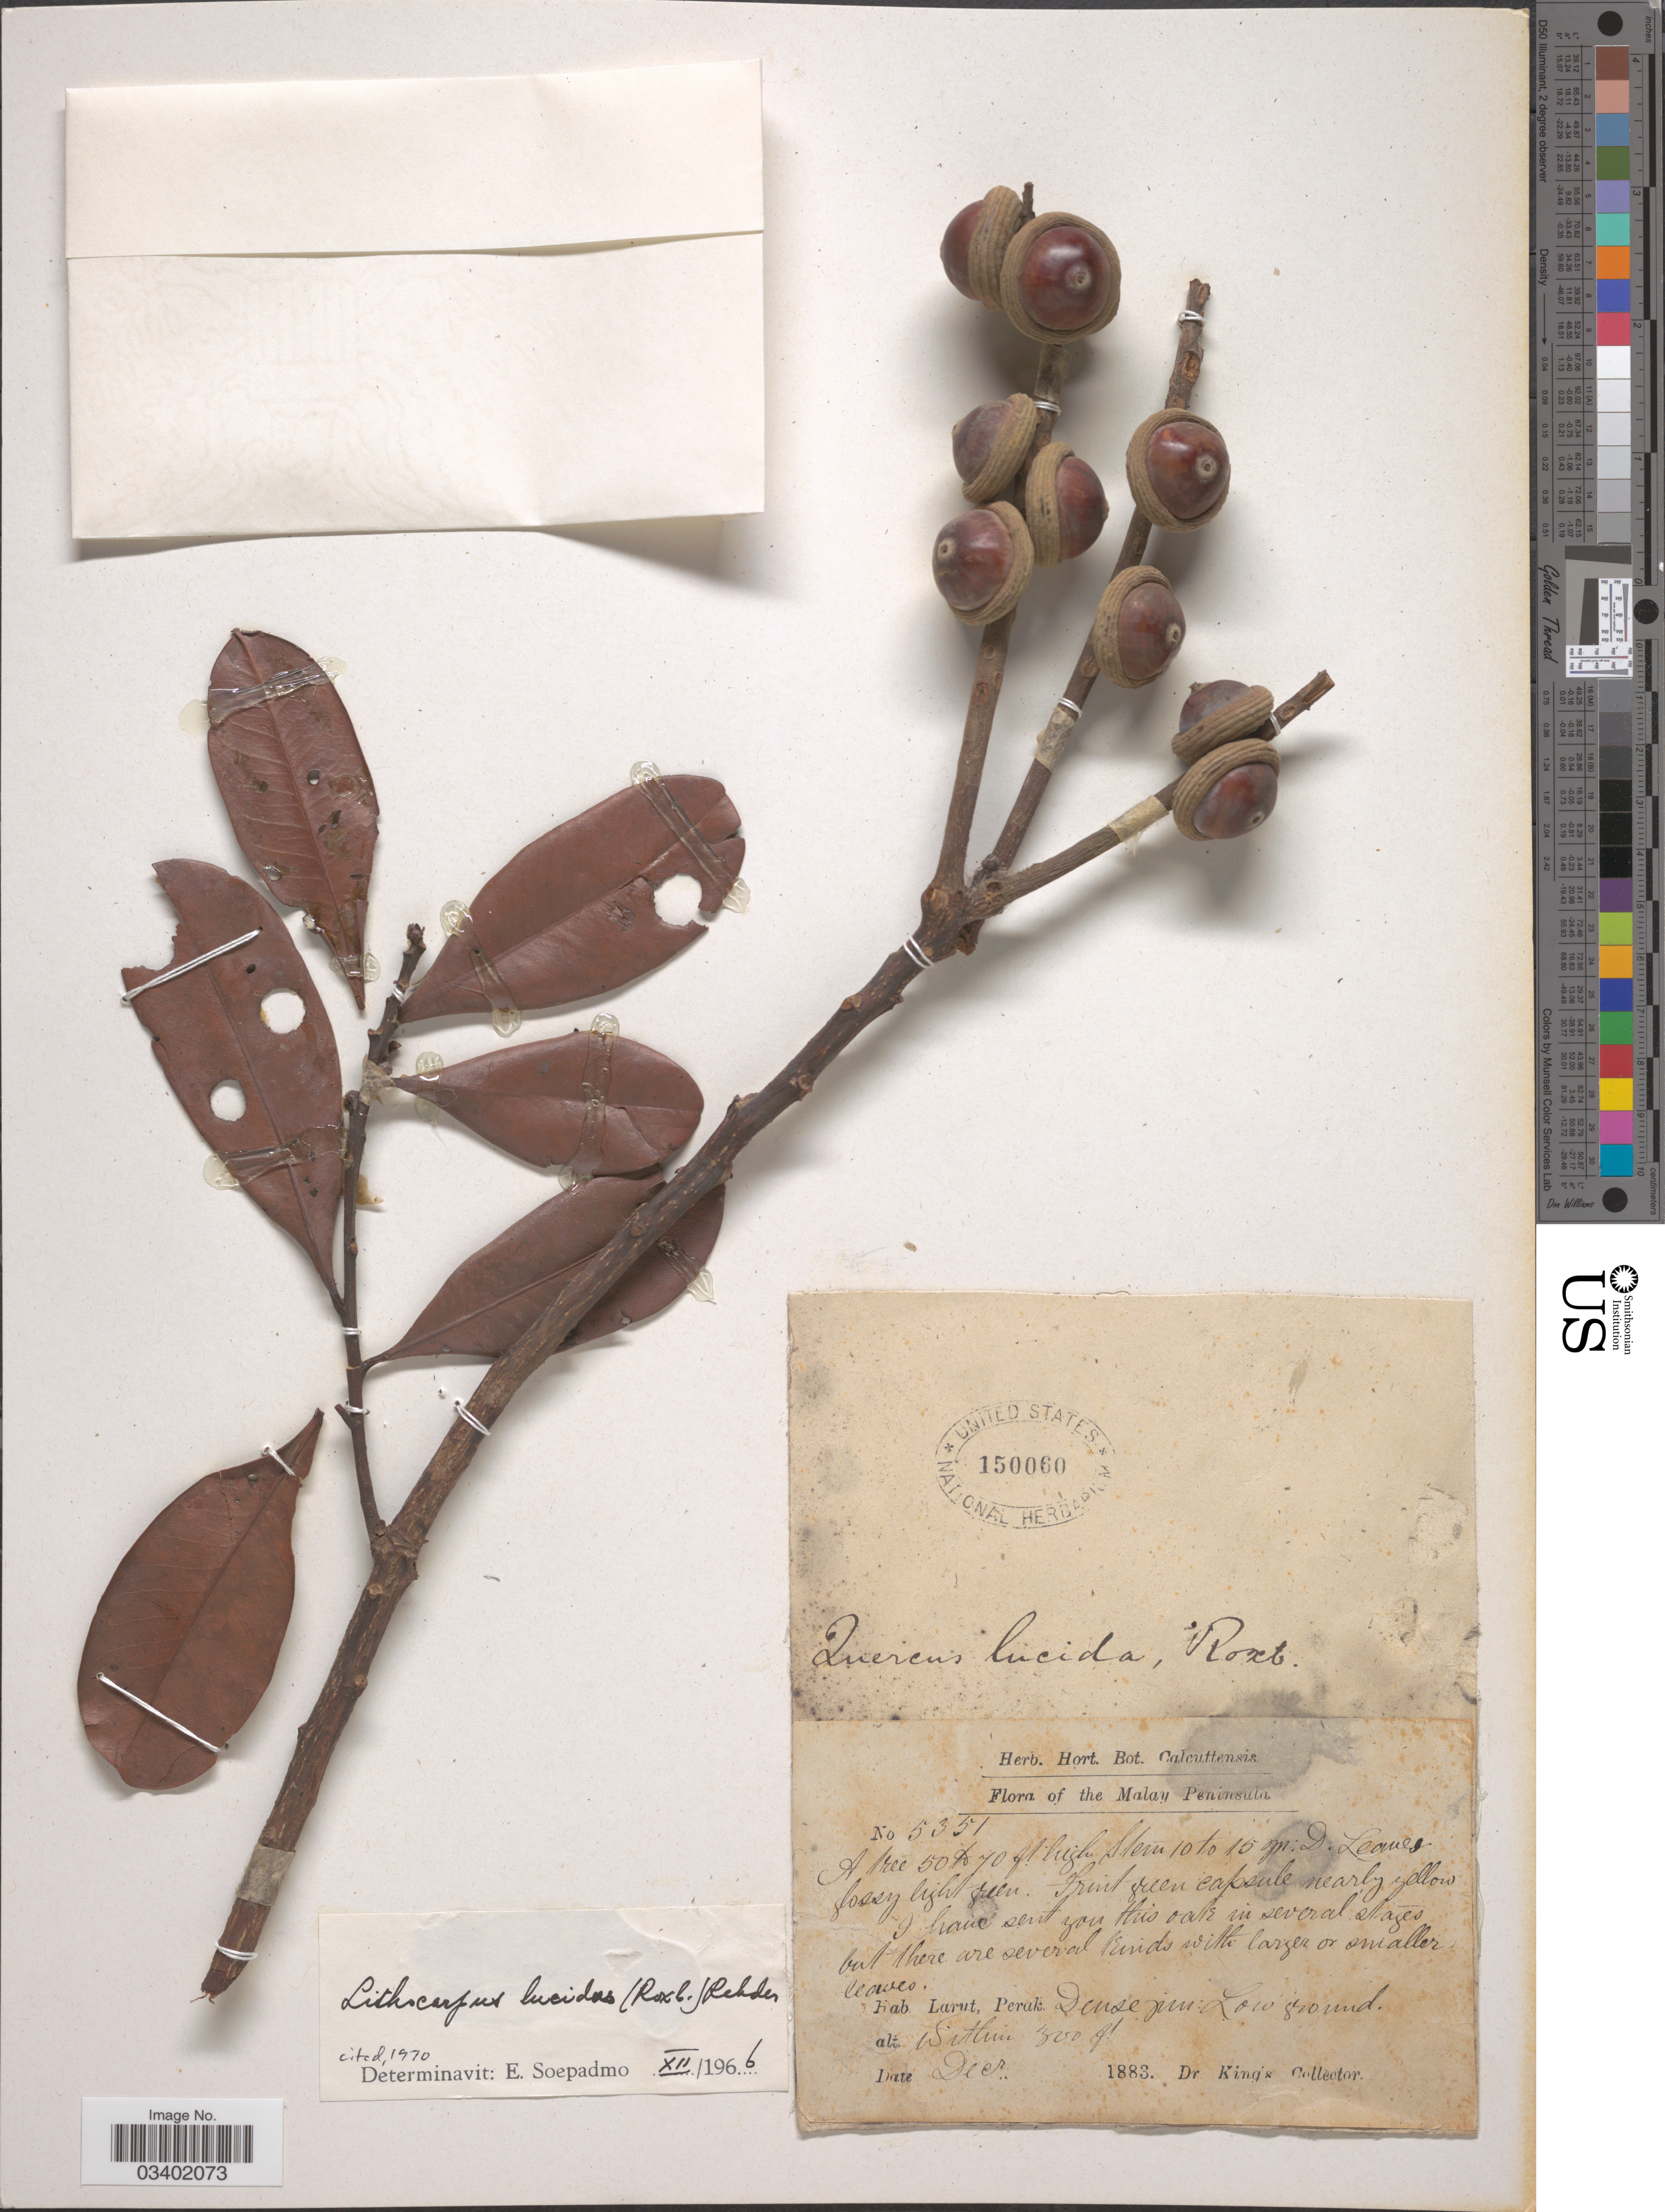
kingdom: Plantae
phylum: Tracheophyta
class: Magnoliopsida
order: Fagales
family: Fagaceae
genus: Lithocarpus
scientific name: Lithocarpus lucidus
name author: (Roxb.) Rehder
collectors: Dr. King's collector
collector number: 5351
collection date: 1883-12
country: Malaysia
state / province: Perak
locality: The Malay Peninsula. Larut.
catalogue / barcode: US 150060